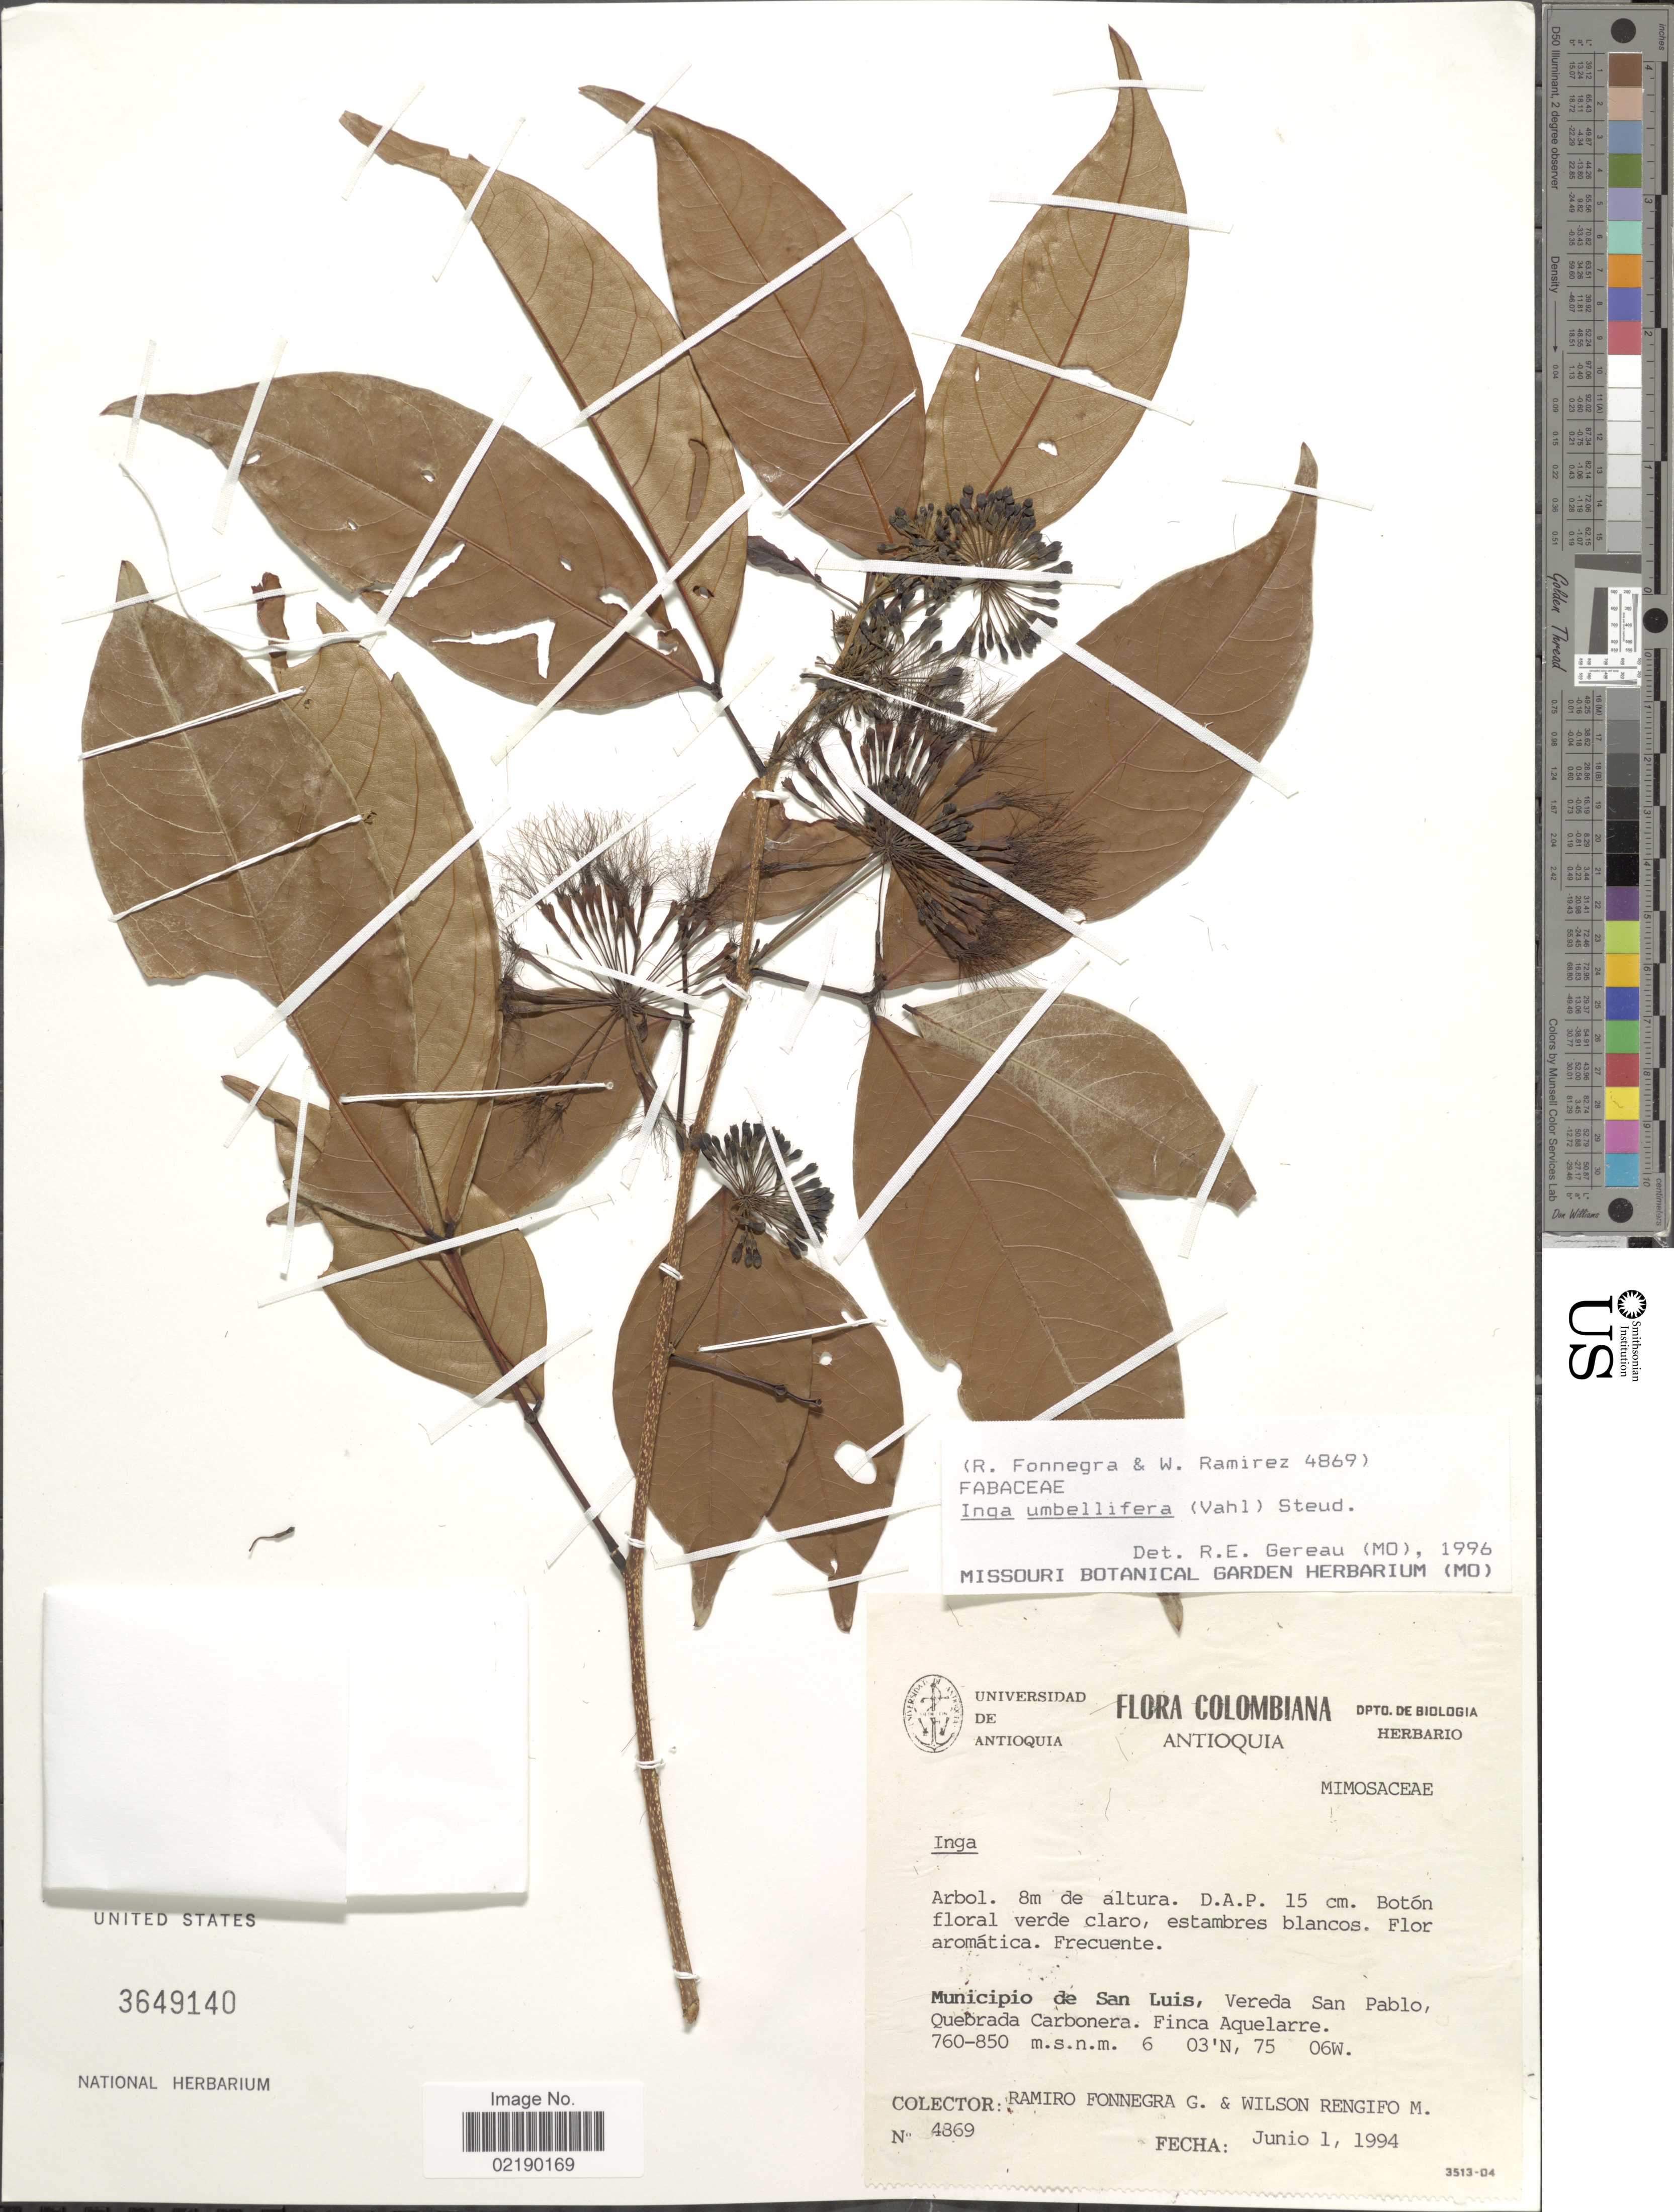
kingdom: Plantae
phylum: Tracheophyta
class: Magnoliopsida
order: Fabales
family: Fabaceae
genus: Inga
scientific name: Inga umbellifera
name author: (Vahl) Steud. ex DC.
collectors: R. Fonnegra G. & W. Rengifo M.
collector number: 4869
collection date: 1994-06-01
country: Colombia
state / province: Antioquia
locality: Municipio de San Luis, Vereda San Pablo, Quebrada Carbonera. Finca Aquelarre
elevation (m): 760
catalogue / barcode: US 3649140